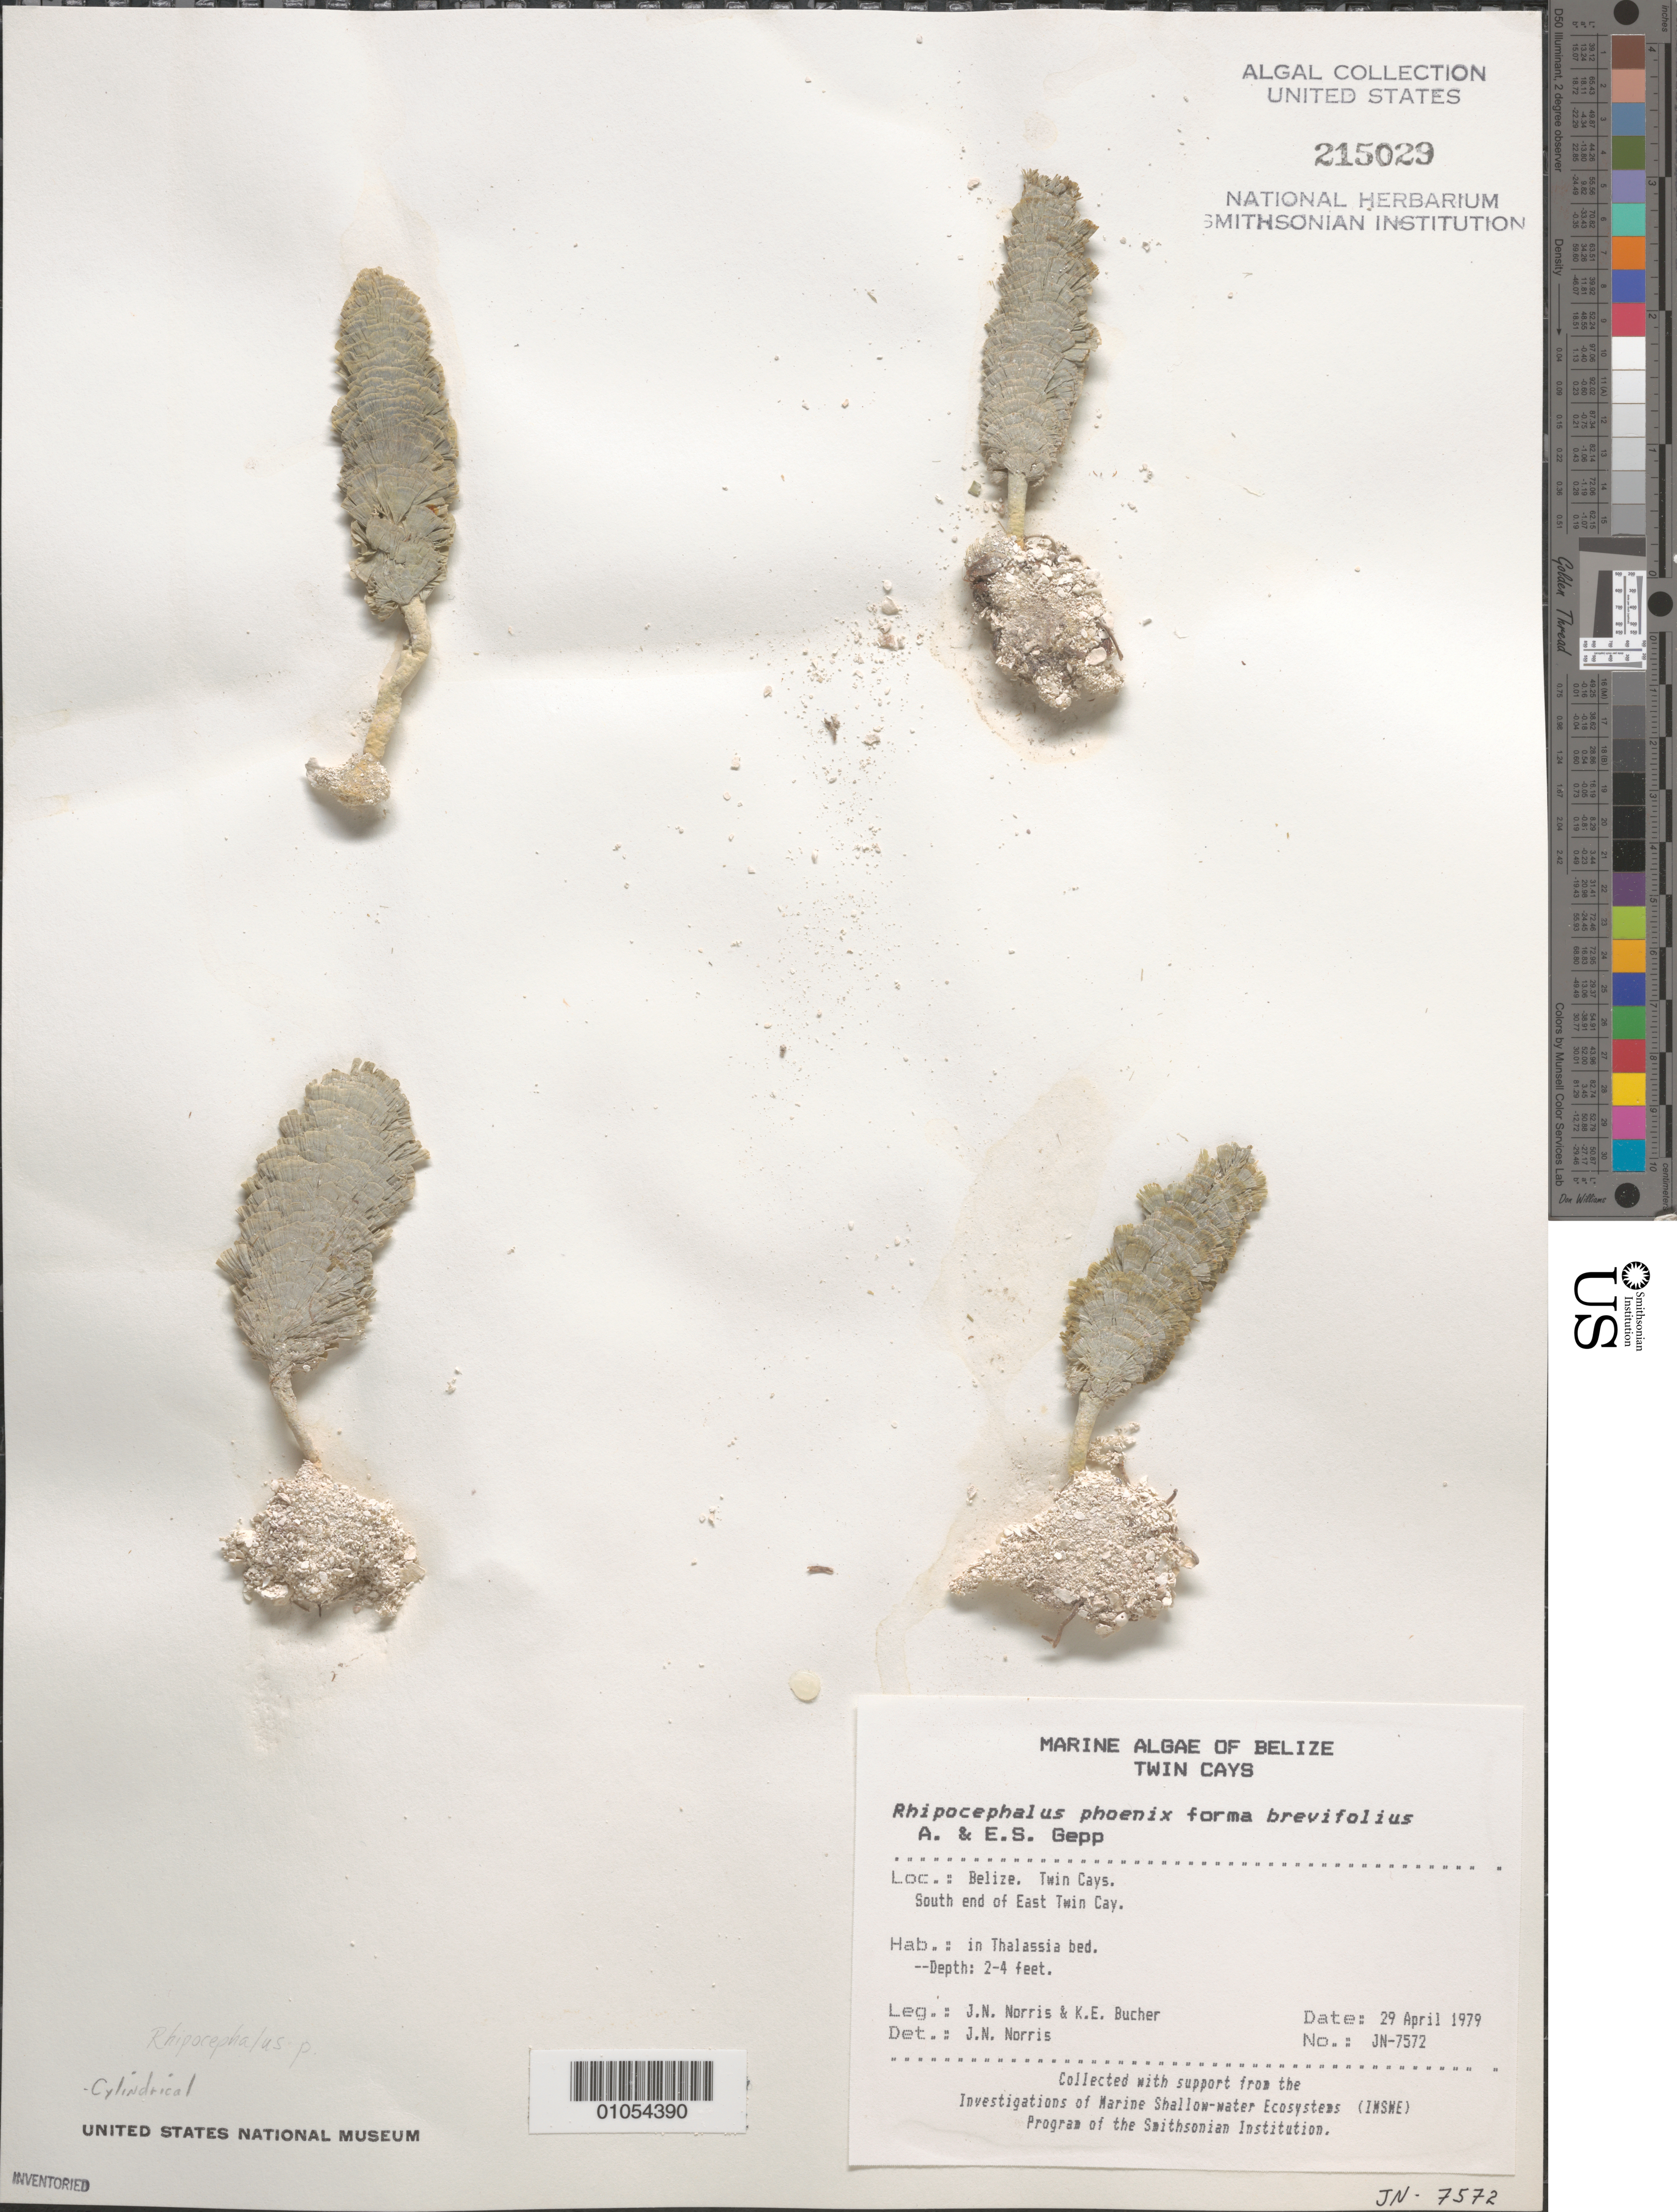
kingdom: Plantae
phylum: Chlorophyta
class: Ulvophyceae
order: Bryopsidales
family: Udoteaceae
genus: Rhipocephalus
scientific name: Rhipocephalus phoenix f. brevifolius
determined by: Norris, James N.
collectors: J. N. Norris & K. E. Bucher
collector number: JN-7572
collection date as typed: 29 Apr 1979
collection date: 1979-04-29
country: Belize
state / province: Stann Creek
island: East Twin Cay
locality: South end of East Twin Cay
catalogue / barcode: US 215029